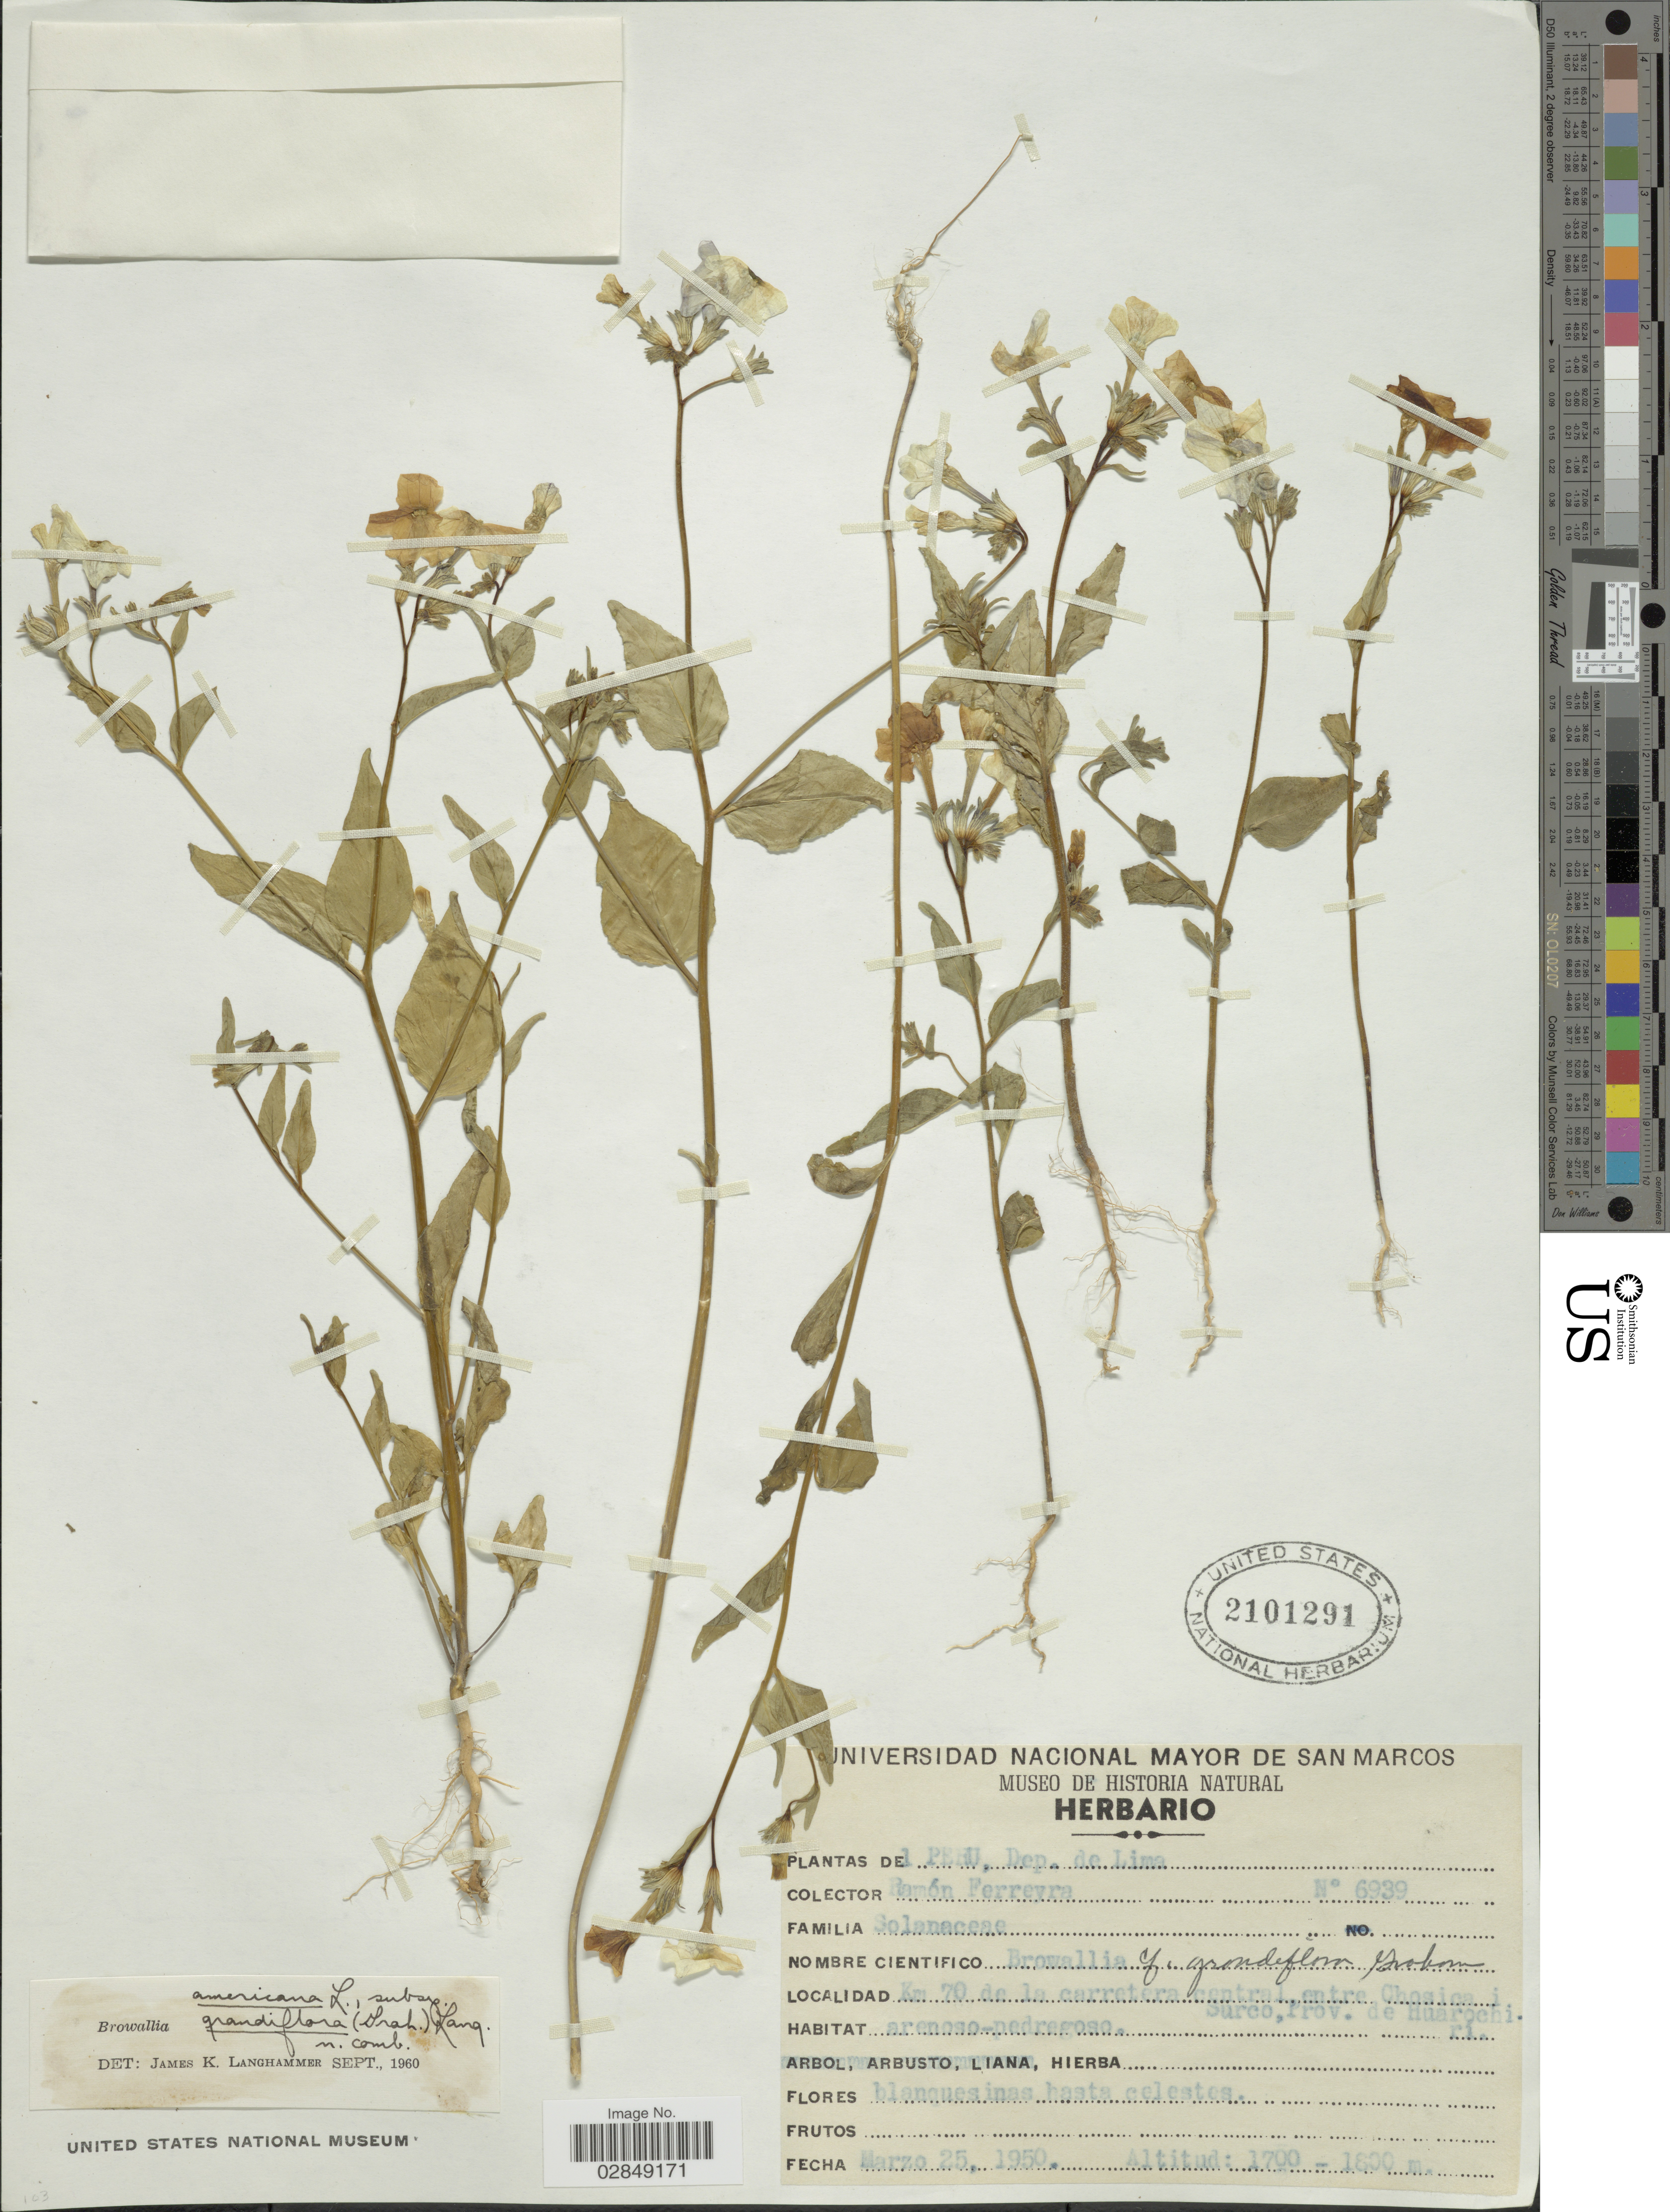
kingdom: Plantae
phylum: Tracheophyta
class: Magnoliopsida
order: Solanales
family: Solanaceae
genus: Browallia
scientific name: Browallia americana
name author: L.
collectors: R. A. Ferreyra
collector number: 6939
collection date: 1950-03-25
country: Peru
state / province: Lima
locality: Dep. de Lima. Km 70 de la carretera central, entre Chosica i Surco, Prov. de Huarochiri.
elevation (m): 1700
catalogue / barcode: US 2101291